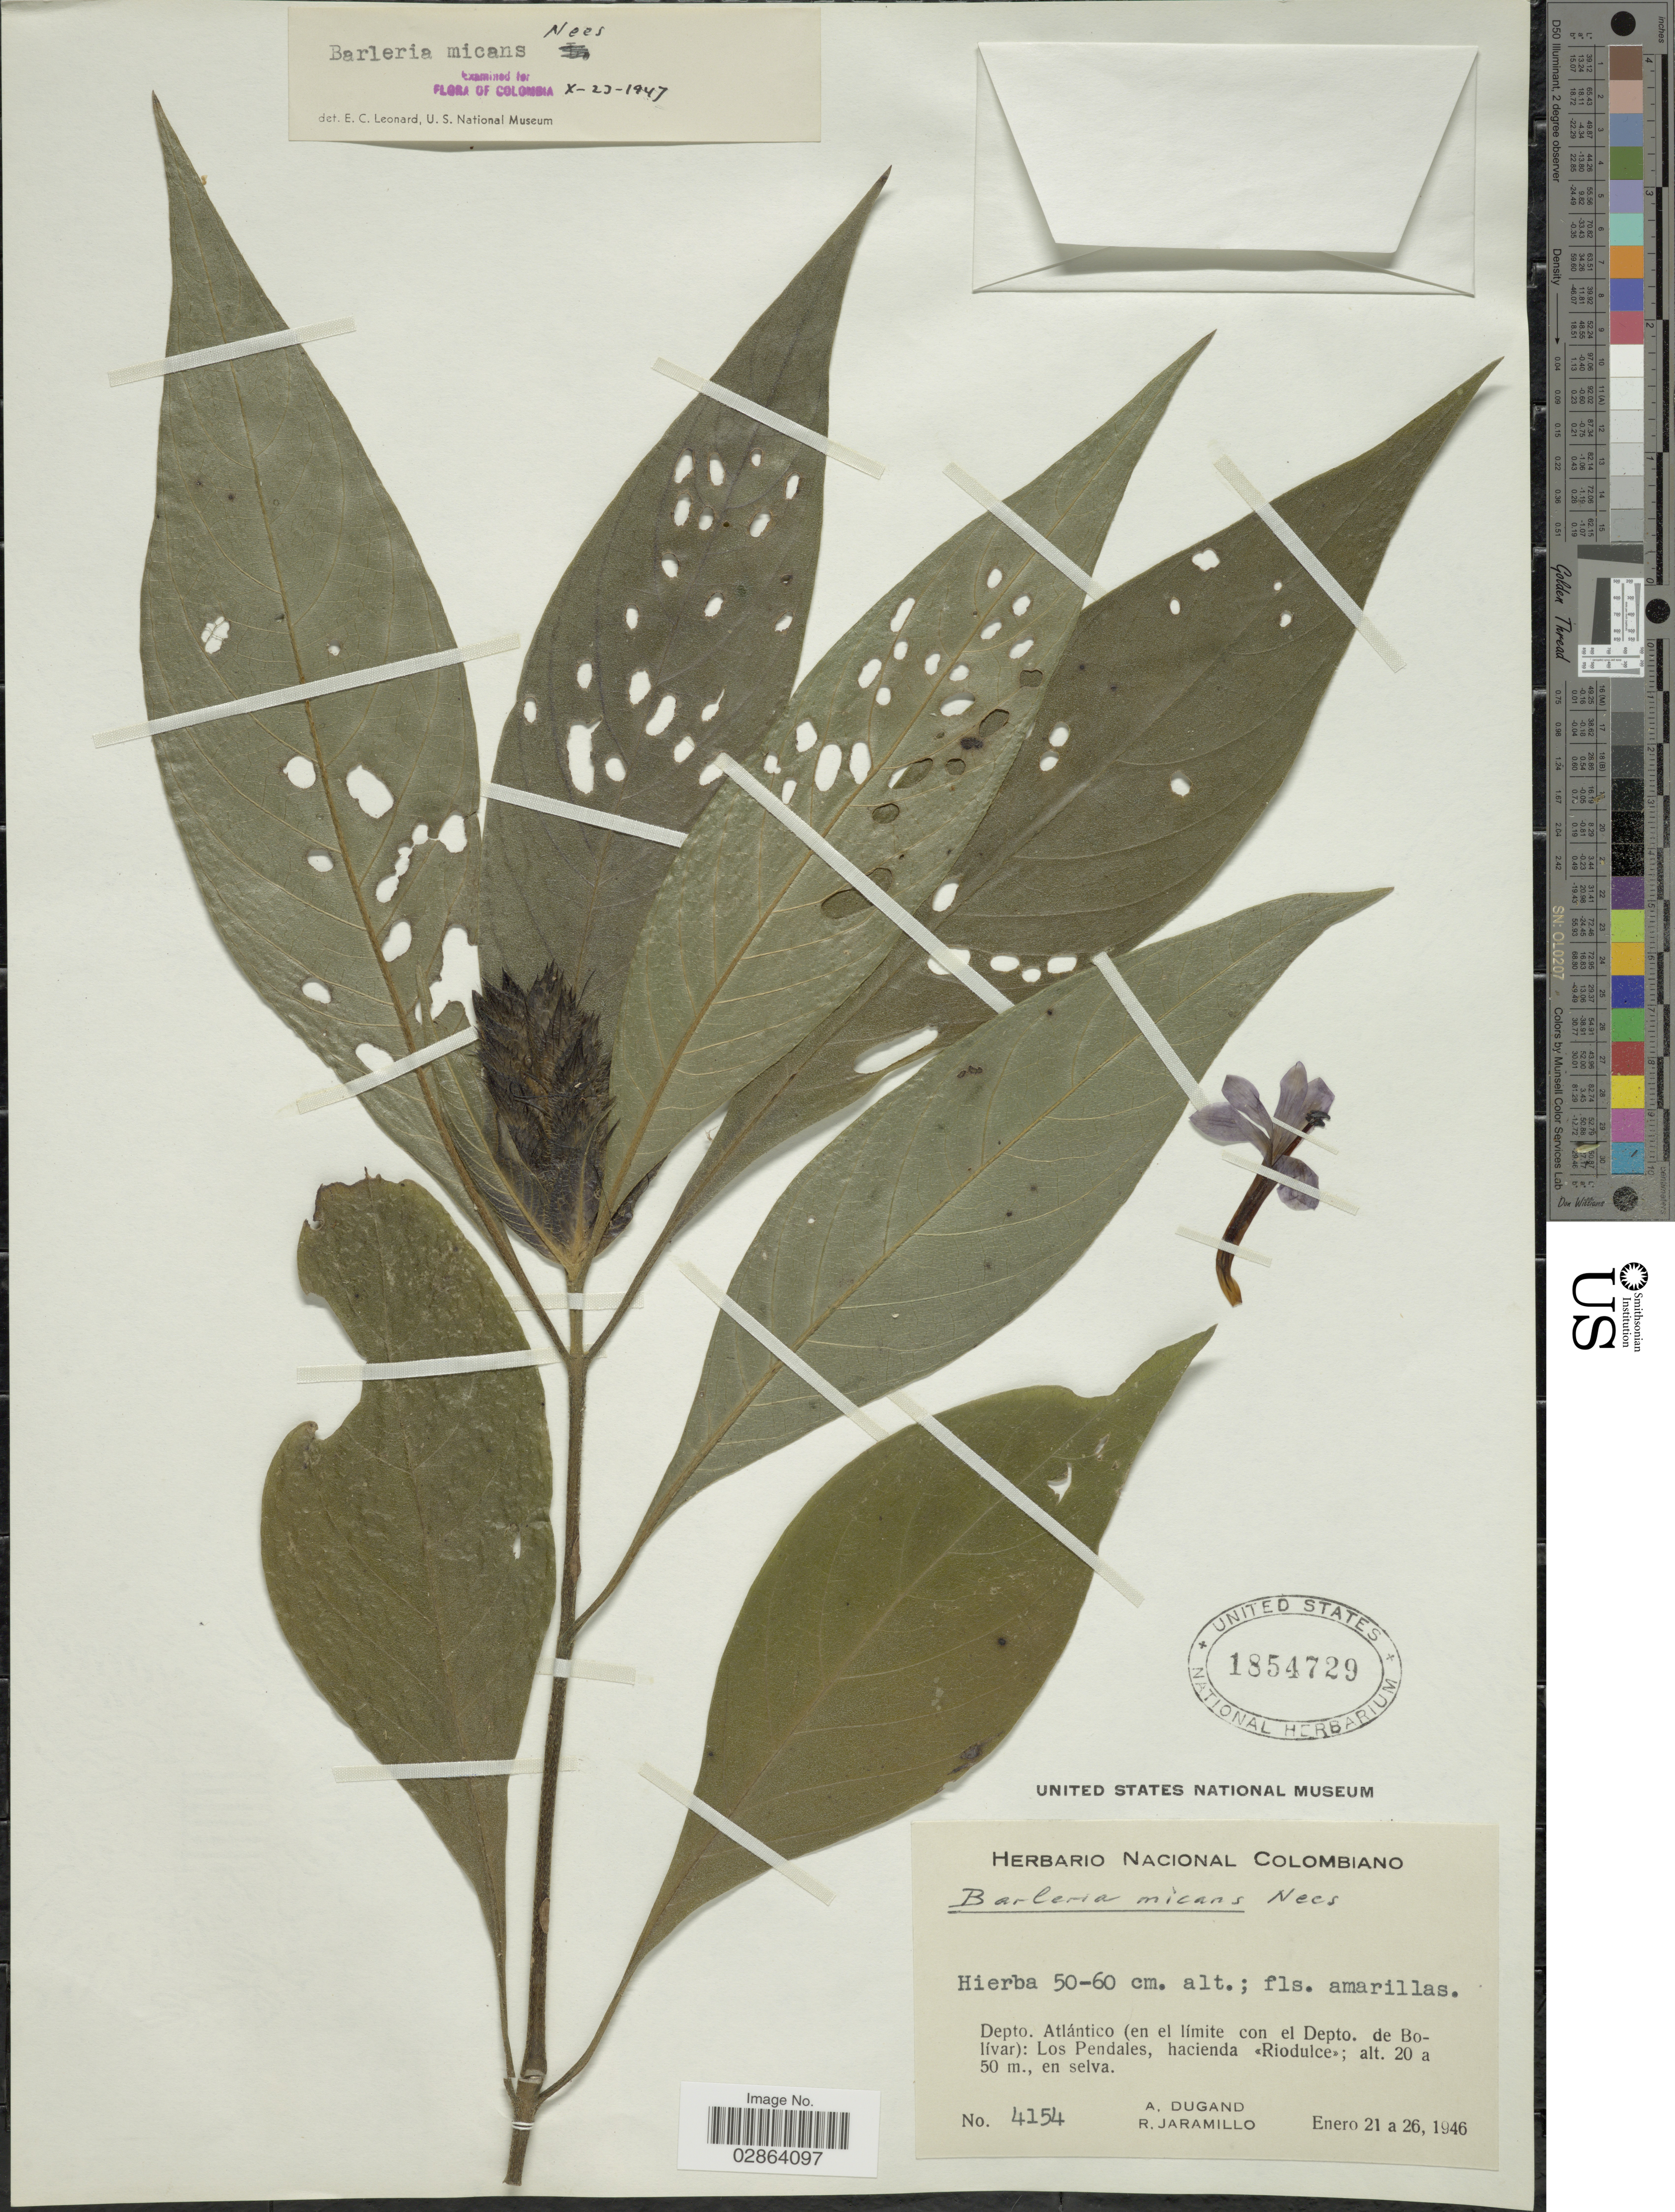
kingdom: Plantae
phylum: Tracheophyta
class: Magnoliopsida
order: Lamiales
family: Acanthaceae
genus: Barleria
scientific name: Barleria micans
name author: Nees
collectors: A. Dugand & R. Jaramillo M.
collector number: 4154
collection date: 1946-01-21/1946-01-26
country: Colombia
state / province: Atlántico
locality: Depto. Atlántico (en el límite con el Depto. de Bolívar): Los Pendales, hacienda «Riodulce››.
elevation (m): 20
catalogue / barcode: US 1854729